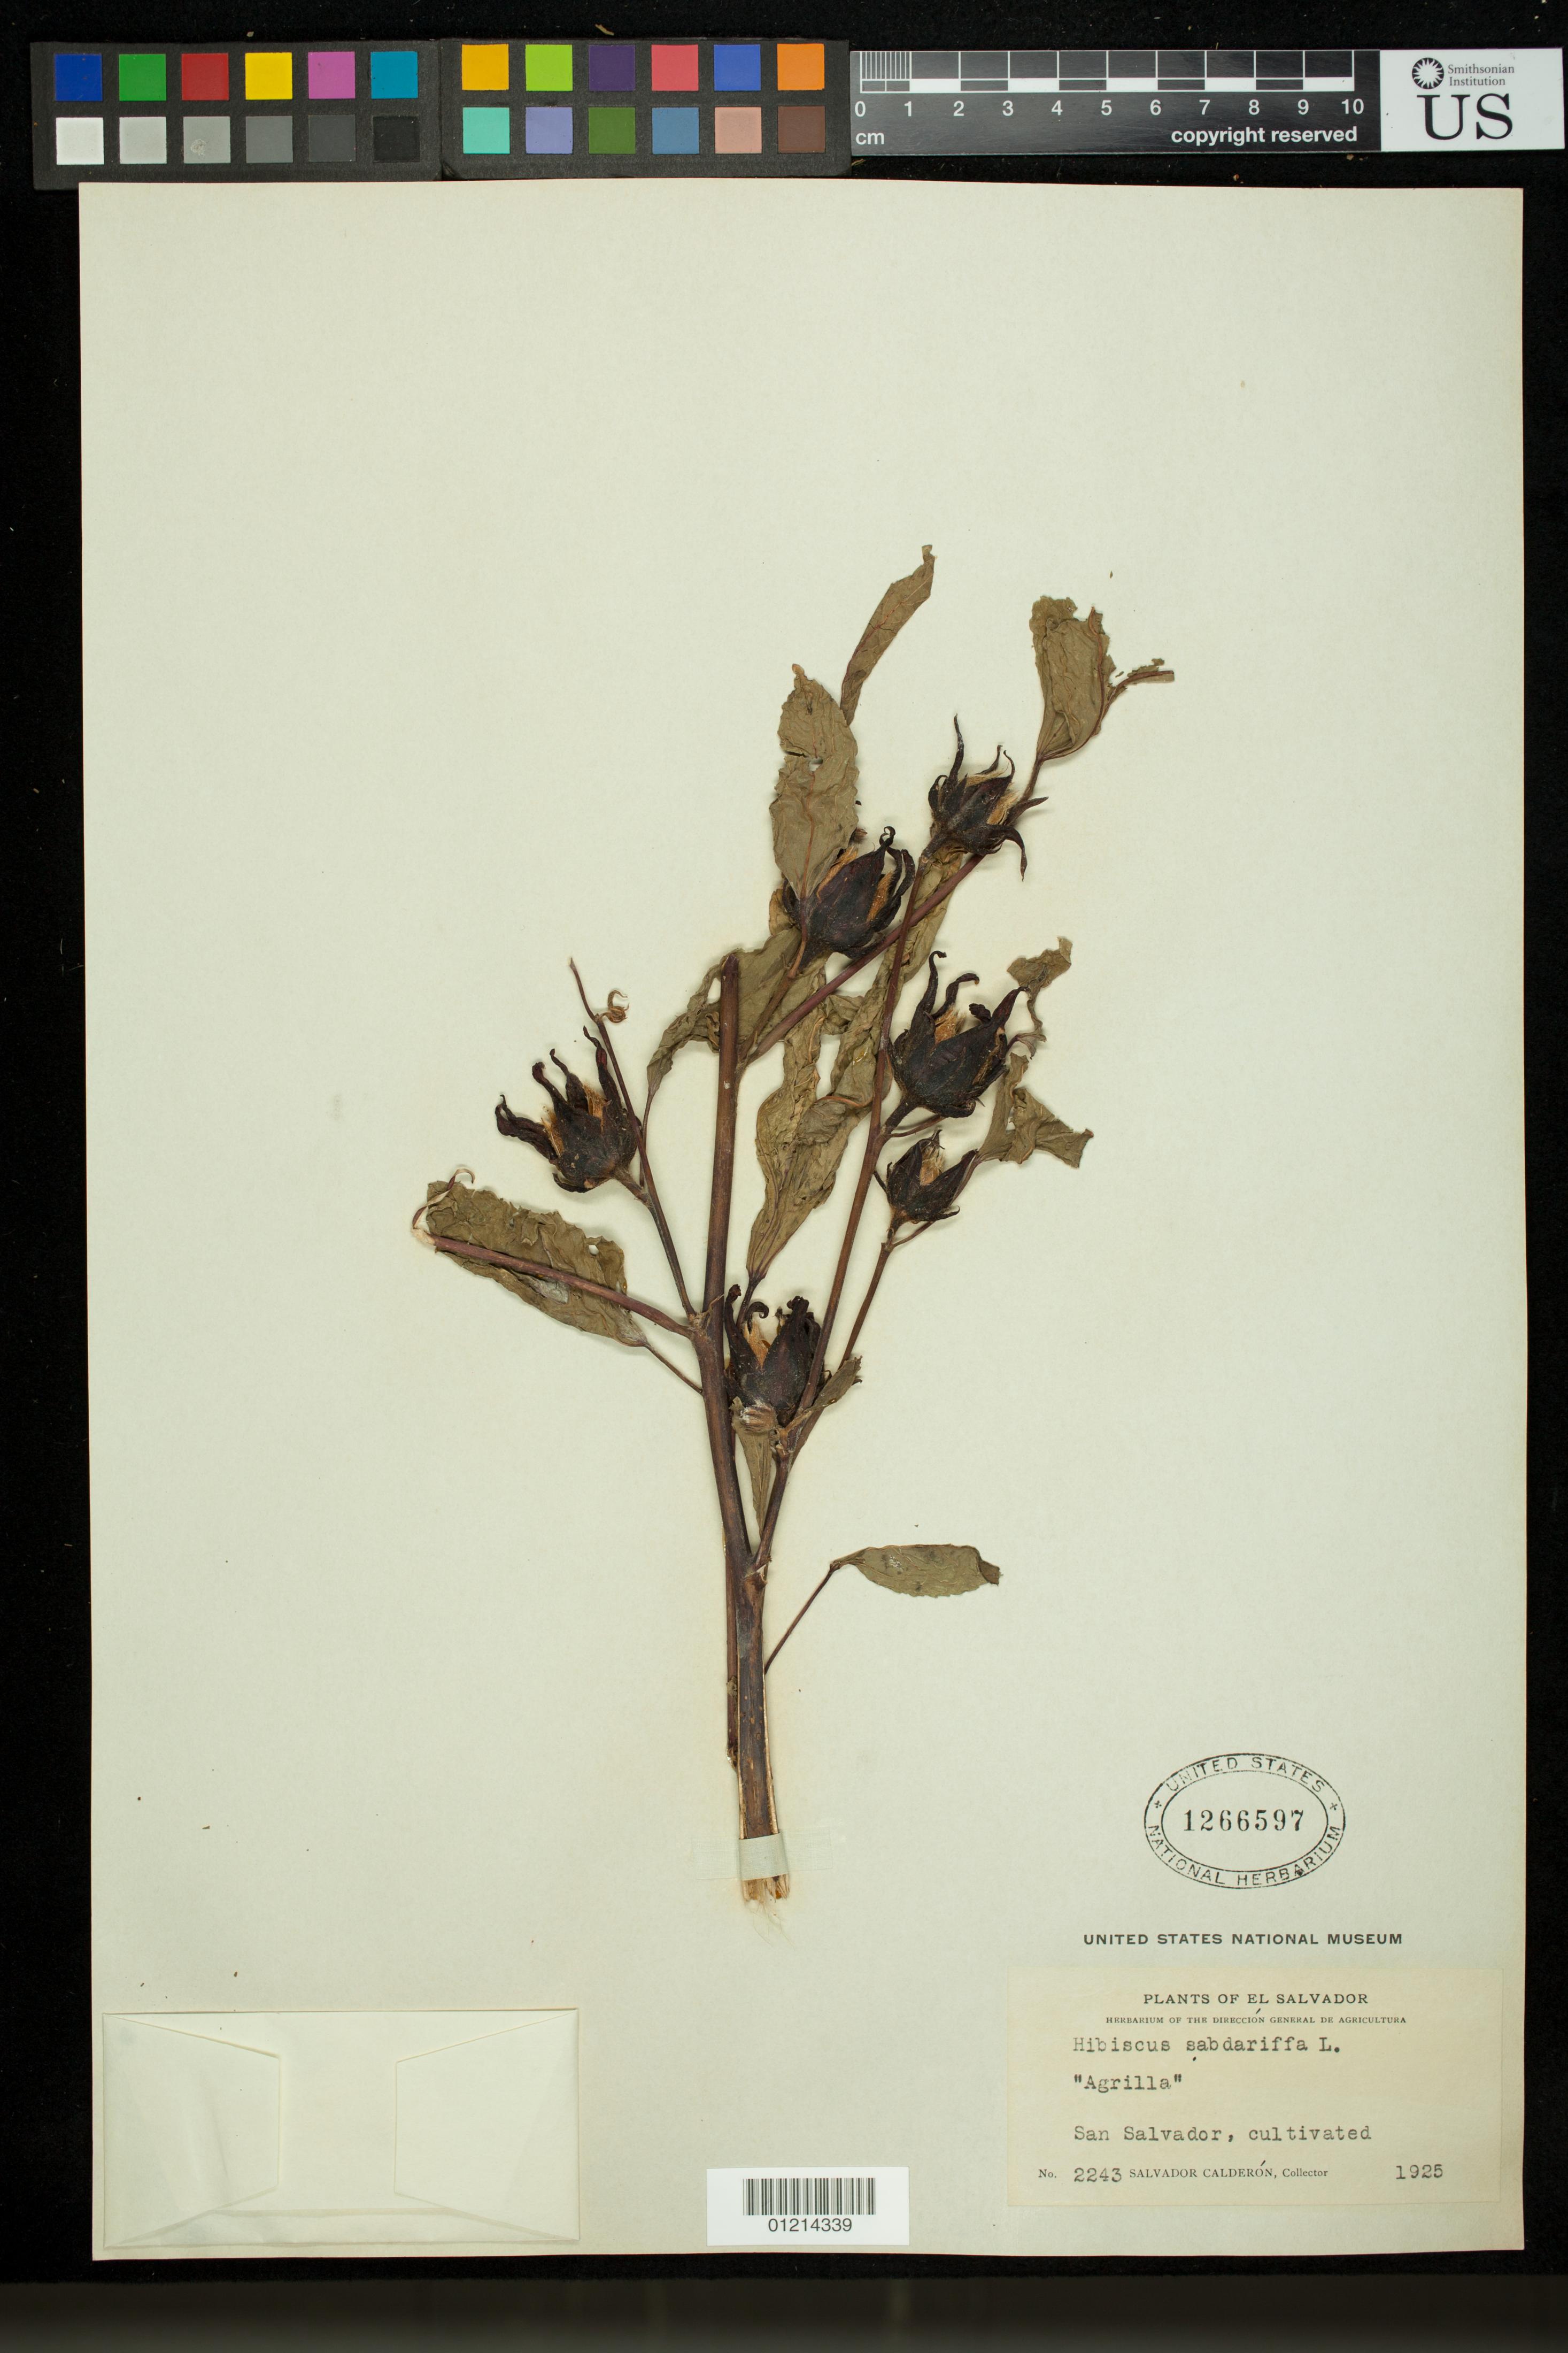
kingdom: Plantae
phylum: Tracheophyta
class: Magnoliopsida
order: Malvales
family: Malvaceae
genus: Sabdariffa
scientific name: Sabdariffa gossypiifolia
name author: (Mill.) M.M. Hanes & R.L. Barrett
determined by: Dorr, Laurence J., Curator (BOT), Smithsonian Institution - National Museum of Natural History (UNITED STATES)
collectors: S. Calderón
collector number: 2243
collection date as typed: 1925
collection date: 1925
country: El Salvador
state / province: San Salvador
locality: San Salvador, cultivated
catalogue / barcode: US 1266597